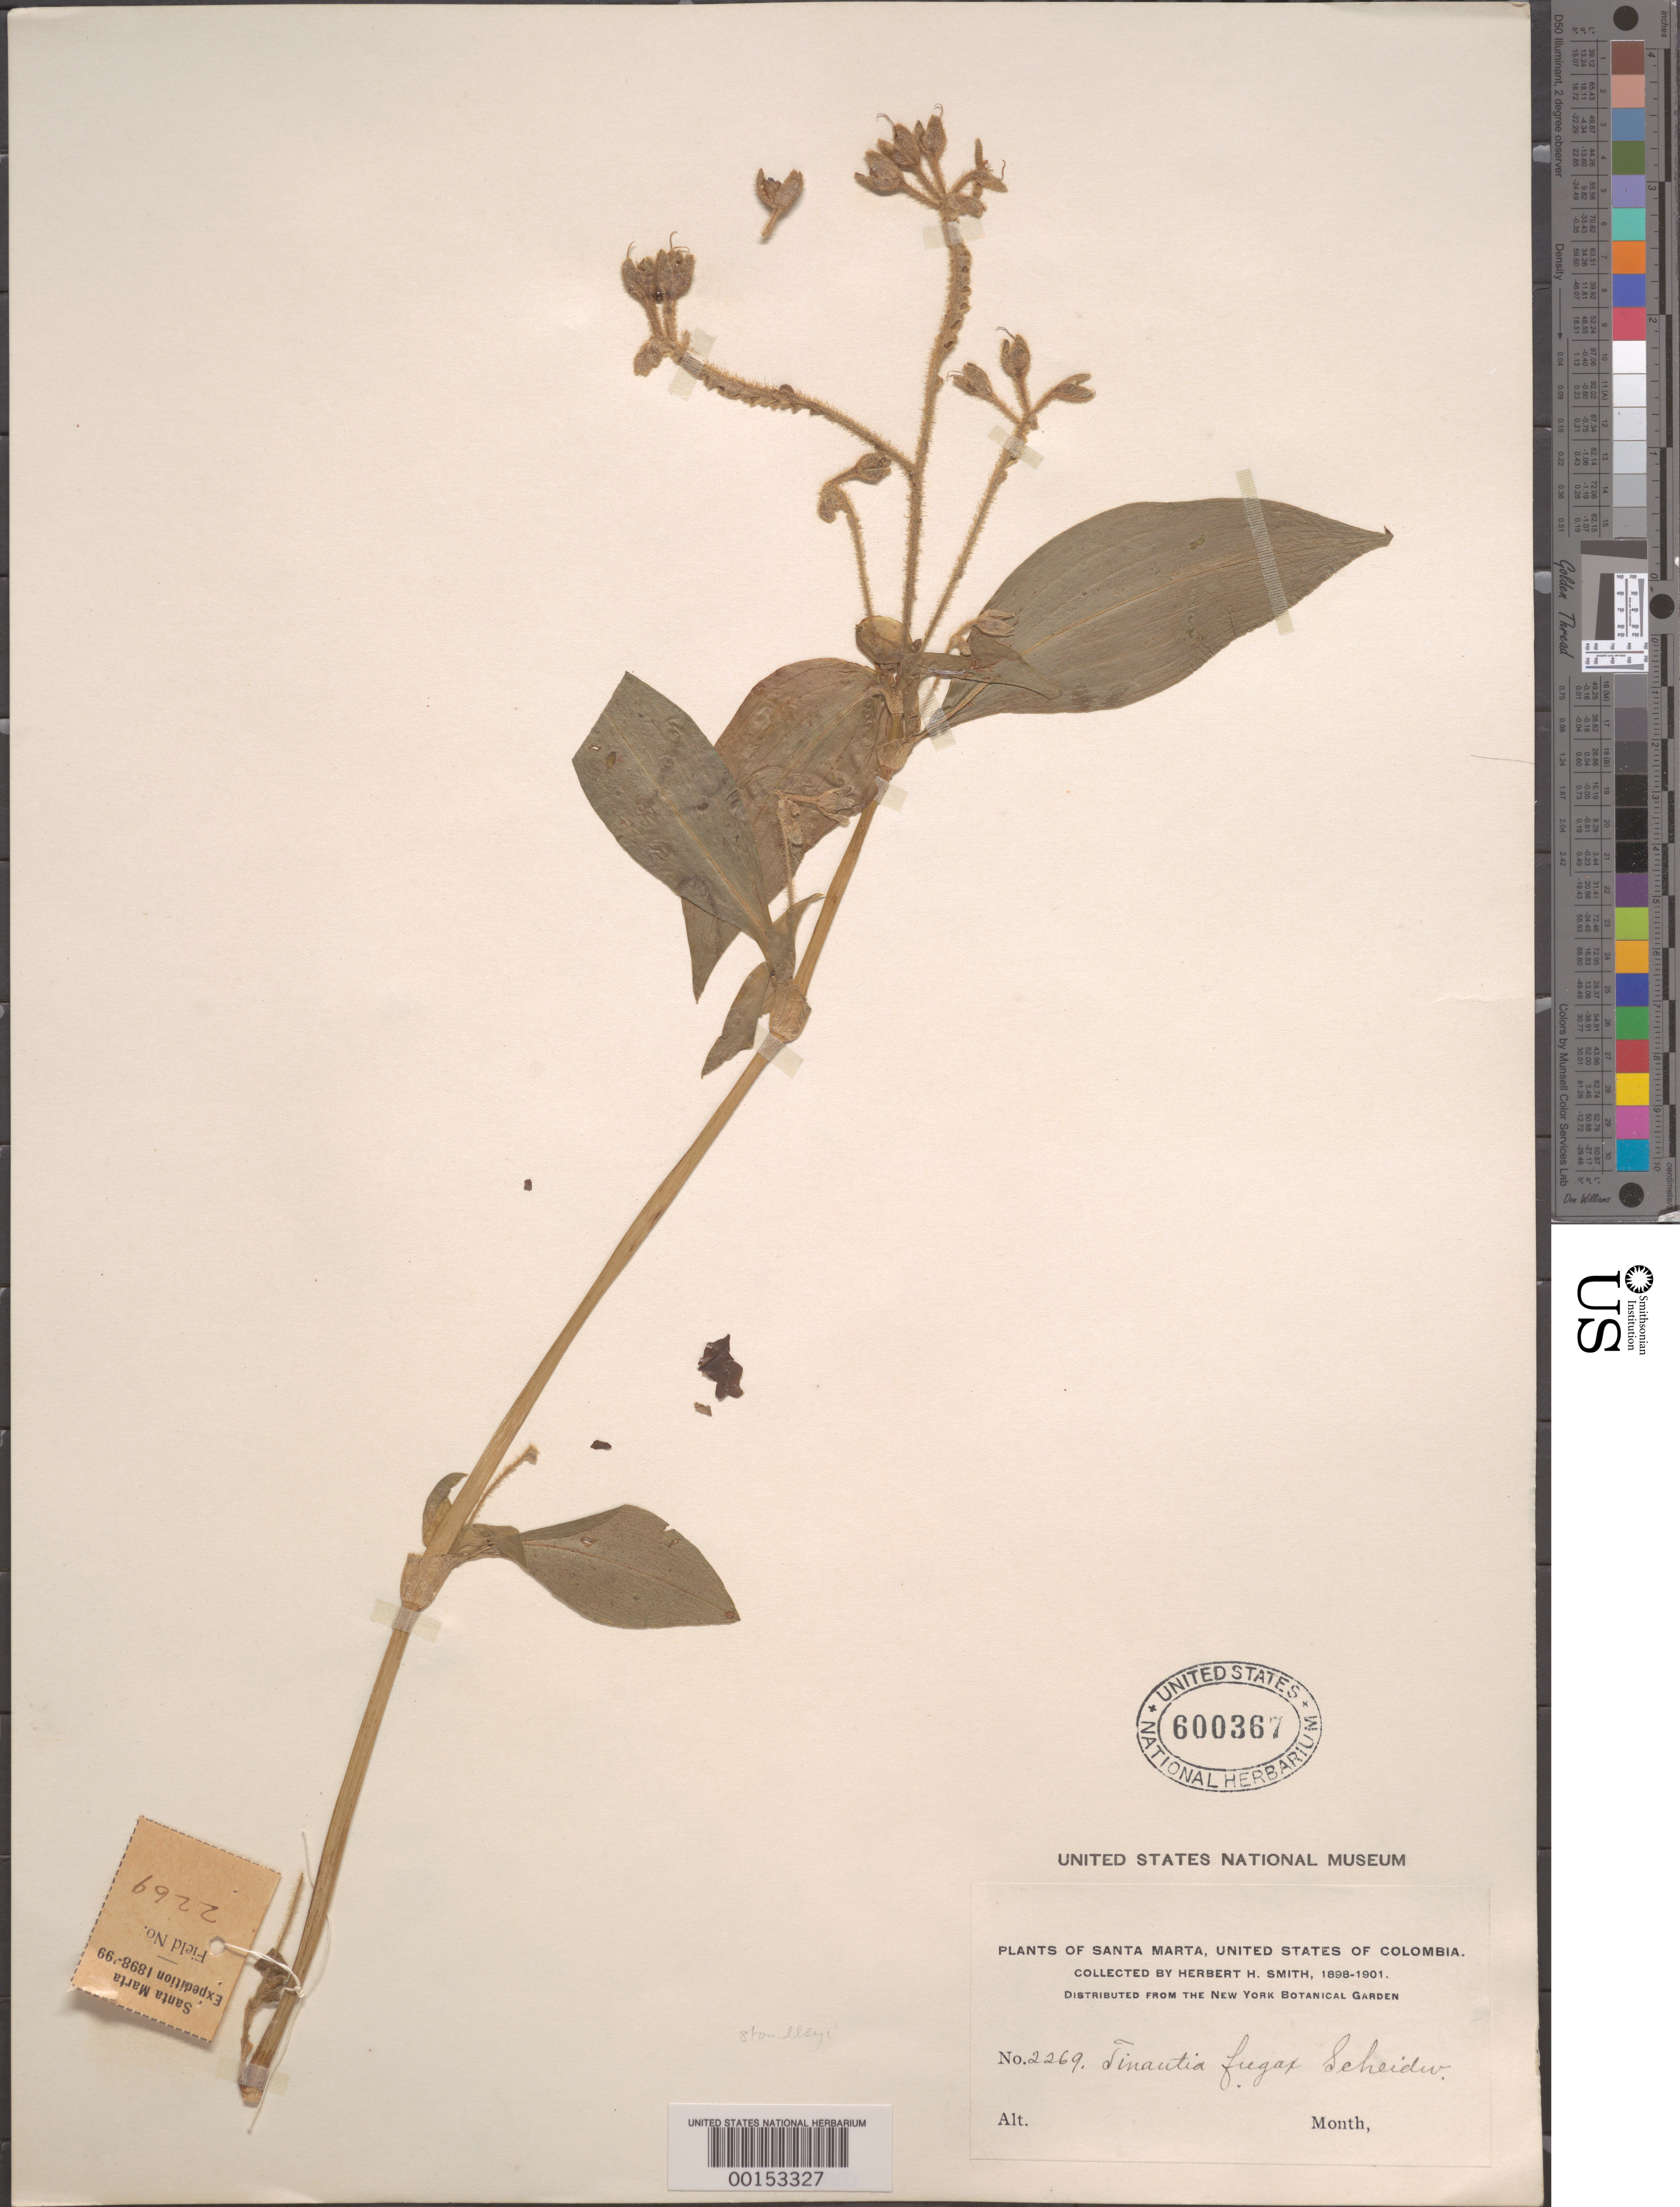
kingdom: Plantae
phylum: Tracheophyta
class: Liliopsida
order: Commelinales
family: Commelinaceae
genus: Tinantia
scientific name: Tinantia sp.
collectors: Herbert H. Smith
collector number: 2269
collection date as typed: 1898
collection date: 1898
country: Colombia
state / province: Magdalena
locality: Santa Marta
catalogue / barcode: US 600367